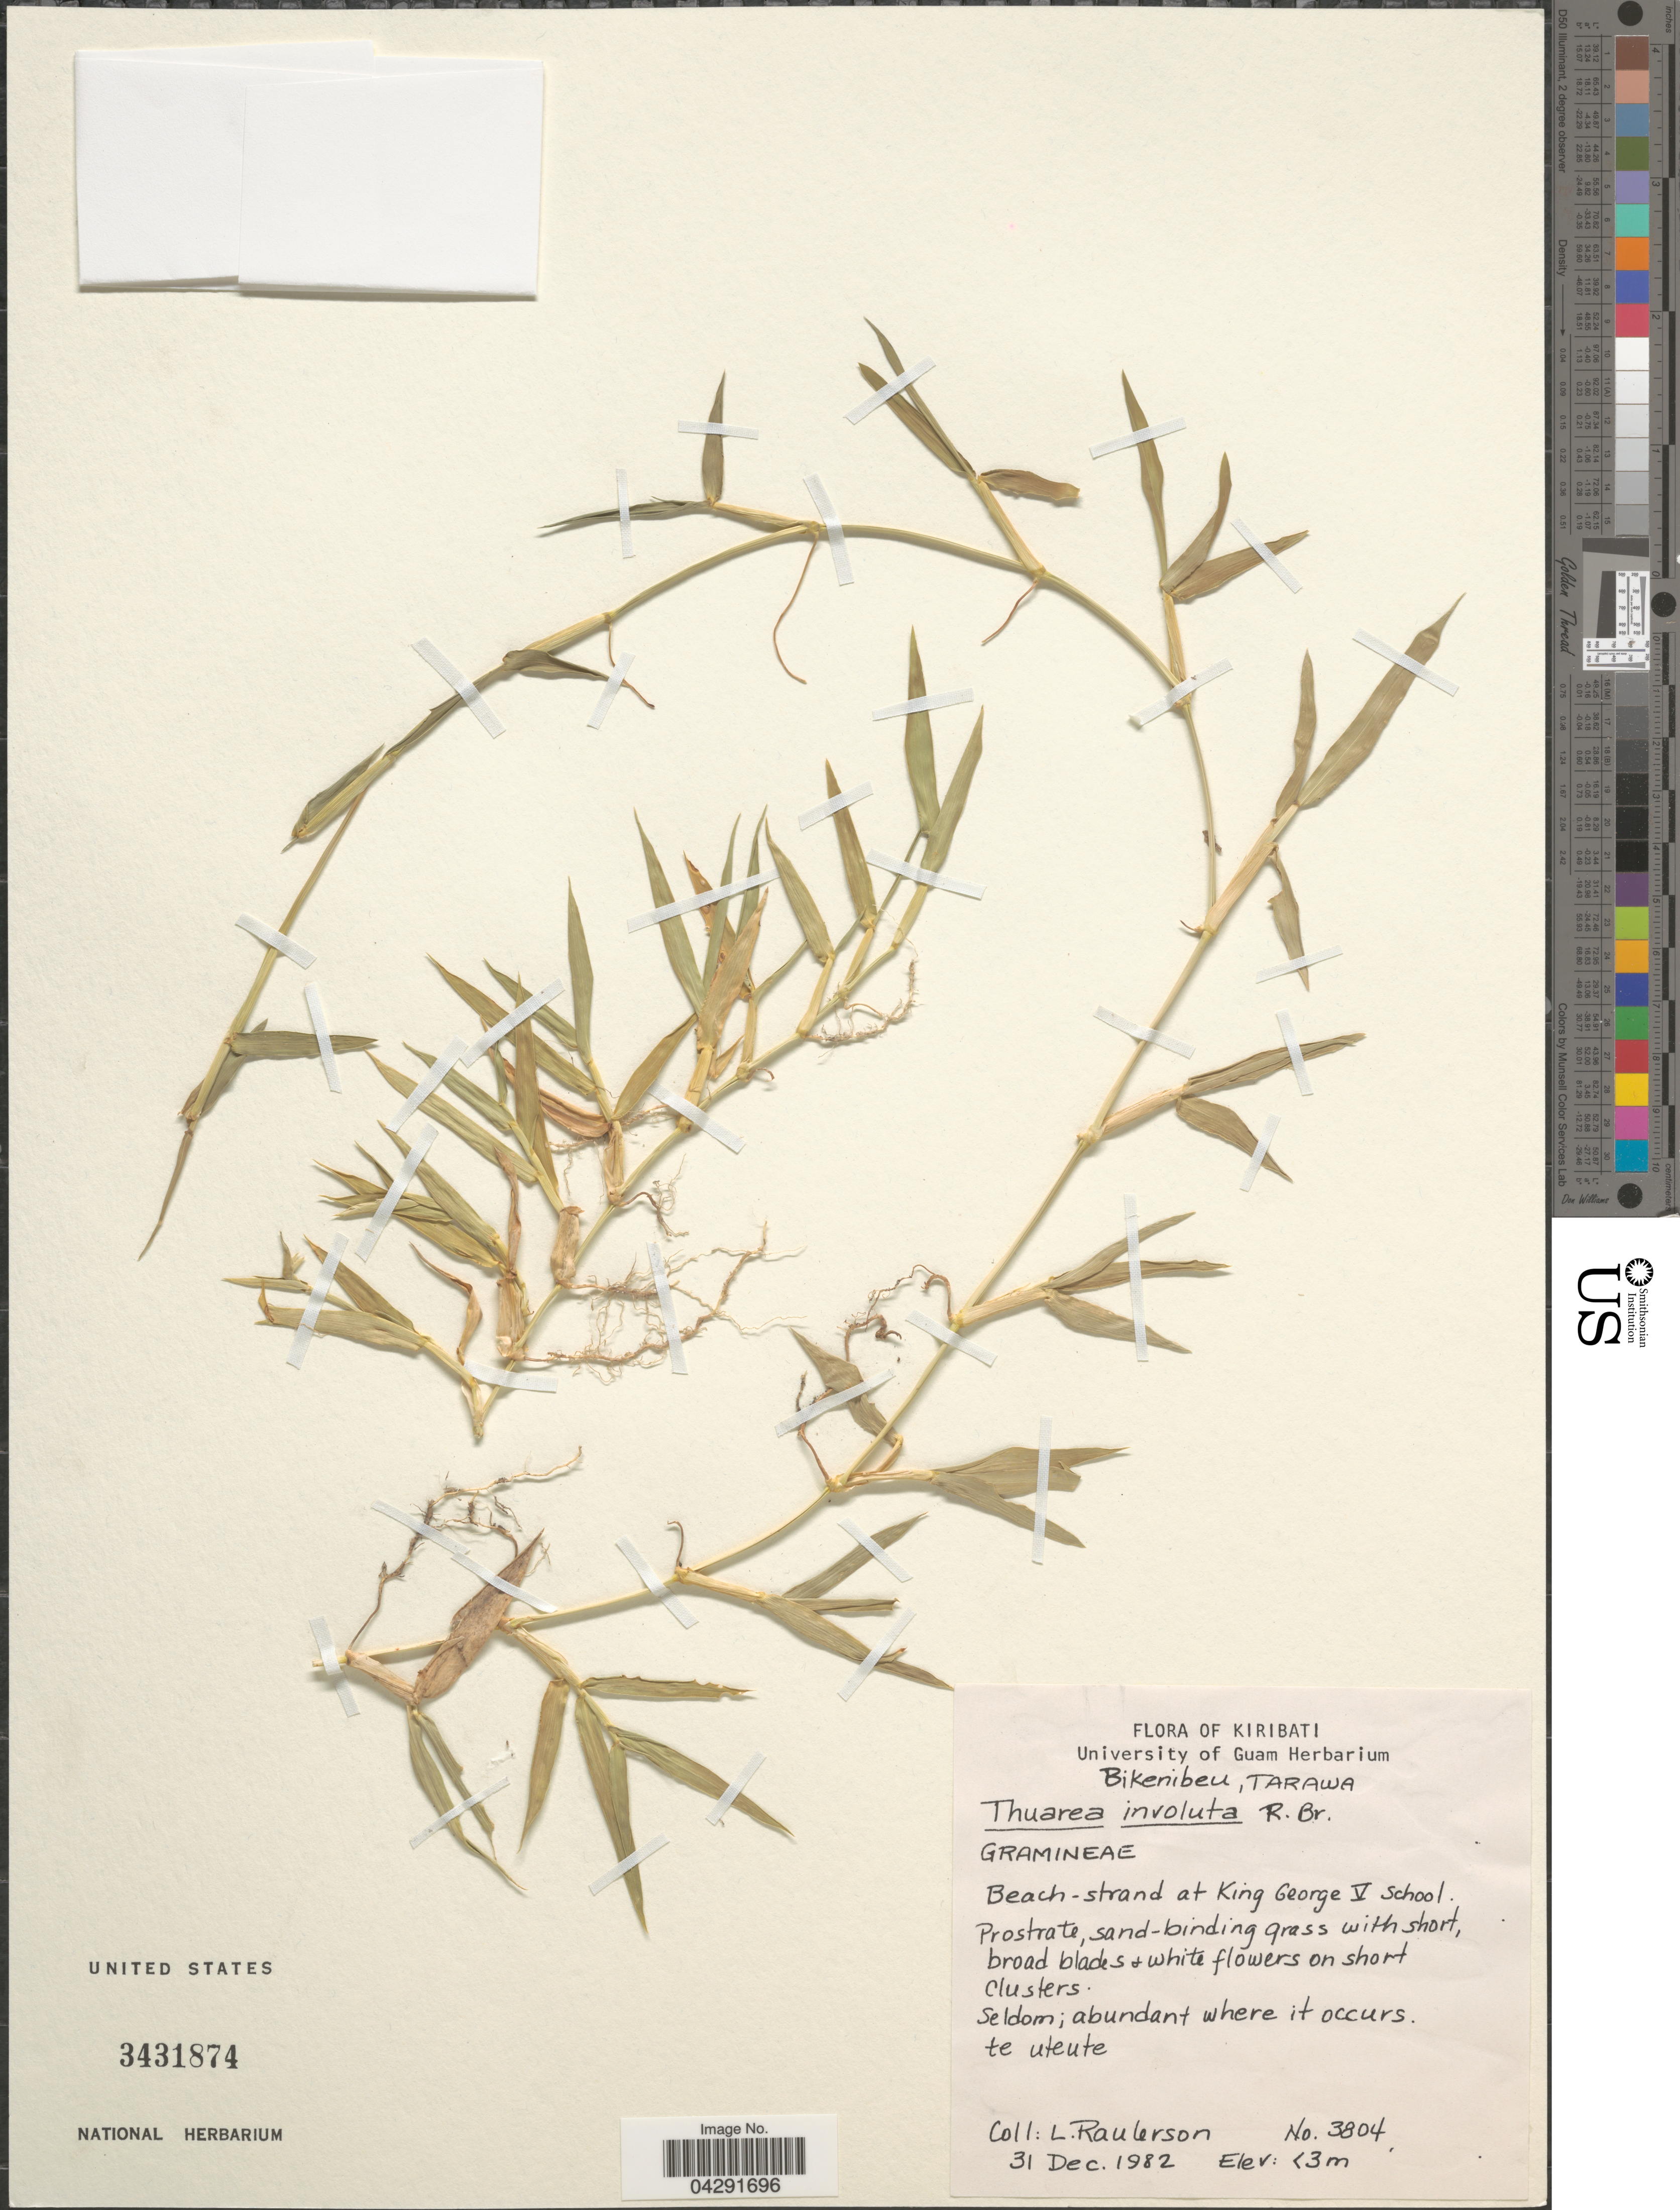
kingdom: Plantae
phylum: Tracheophyta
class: Liliopsida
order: Poales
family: Poaceae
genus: Thuarea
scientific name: Thuarea involuta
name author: (G. Forst.) R. Br. ex Sm.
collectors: L. Raulerson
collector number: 3804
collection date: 1982-12-31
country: Kiribati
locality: Bikenibeu, Tarawa. Beach-strand at King George V school.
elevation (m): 3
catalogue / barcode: US 3431874